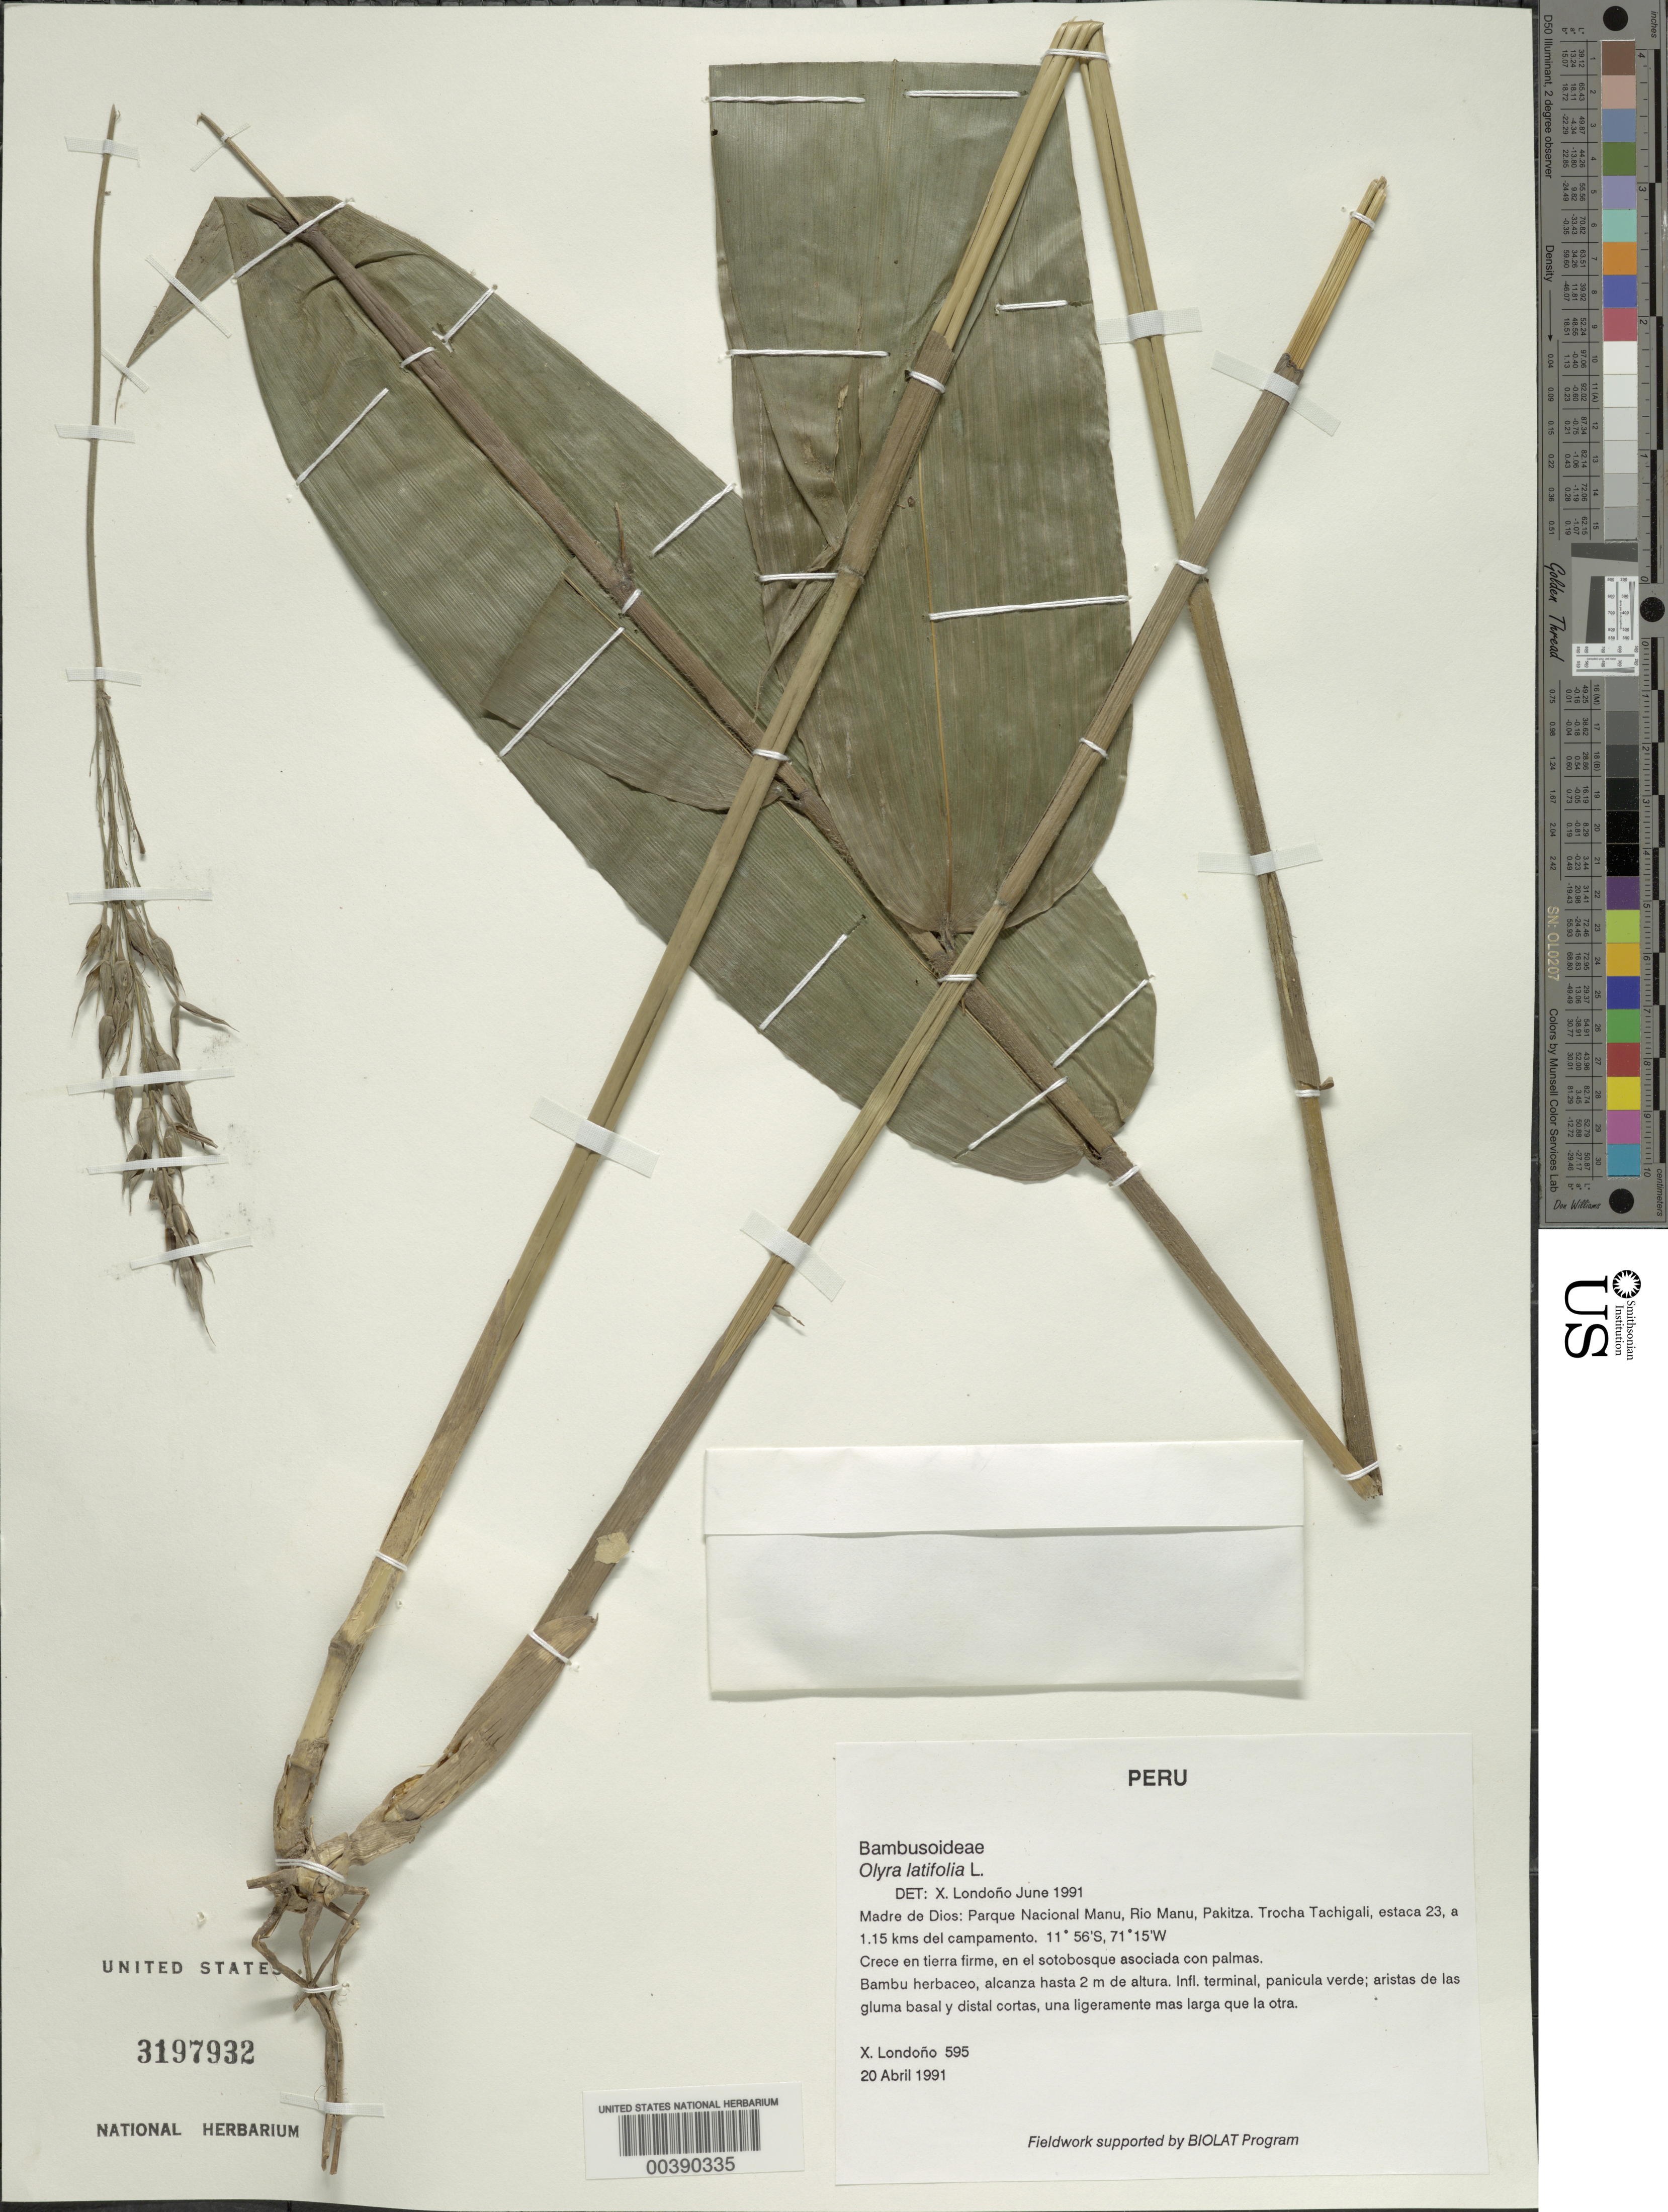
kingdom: Plantae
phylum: Tracheophyta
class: Liliopsida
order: Poales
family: Poaceae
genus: Olyra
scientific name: Olyra latifolia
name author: L.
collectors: X. Londoño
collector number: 595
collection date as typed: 20 Apr 1991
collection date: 1991-04-20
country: Peru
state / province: Madre de Dios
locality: Parque nacional manu, rio manu, pakitza; troncal tachigali, estaca 23, a 1.15 km del campamento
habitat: Tierra firme, en el sotobosque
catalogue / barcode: US 3197932